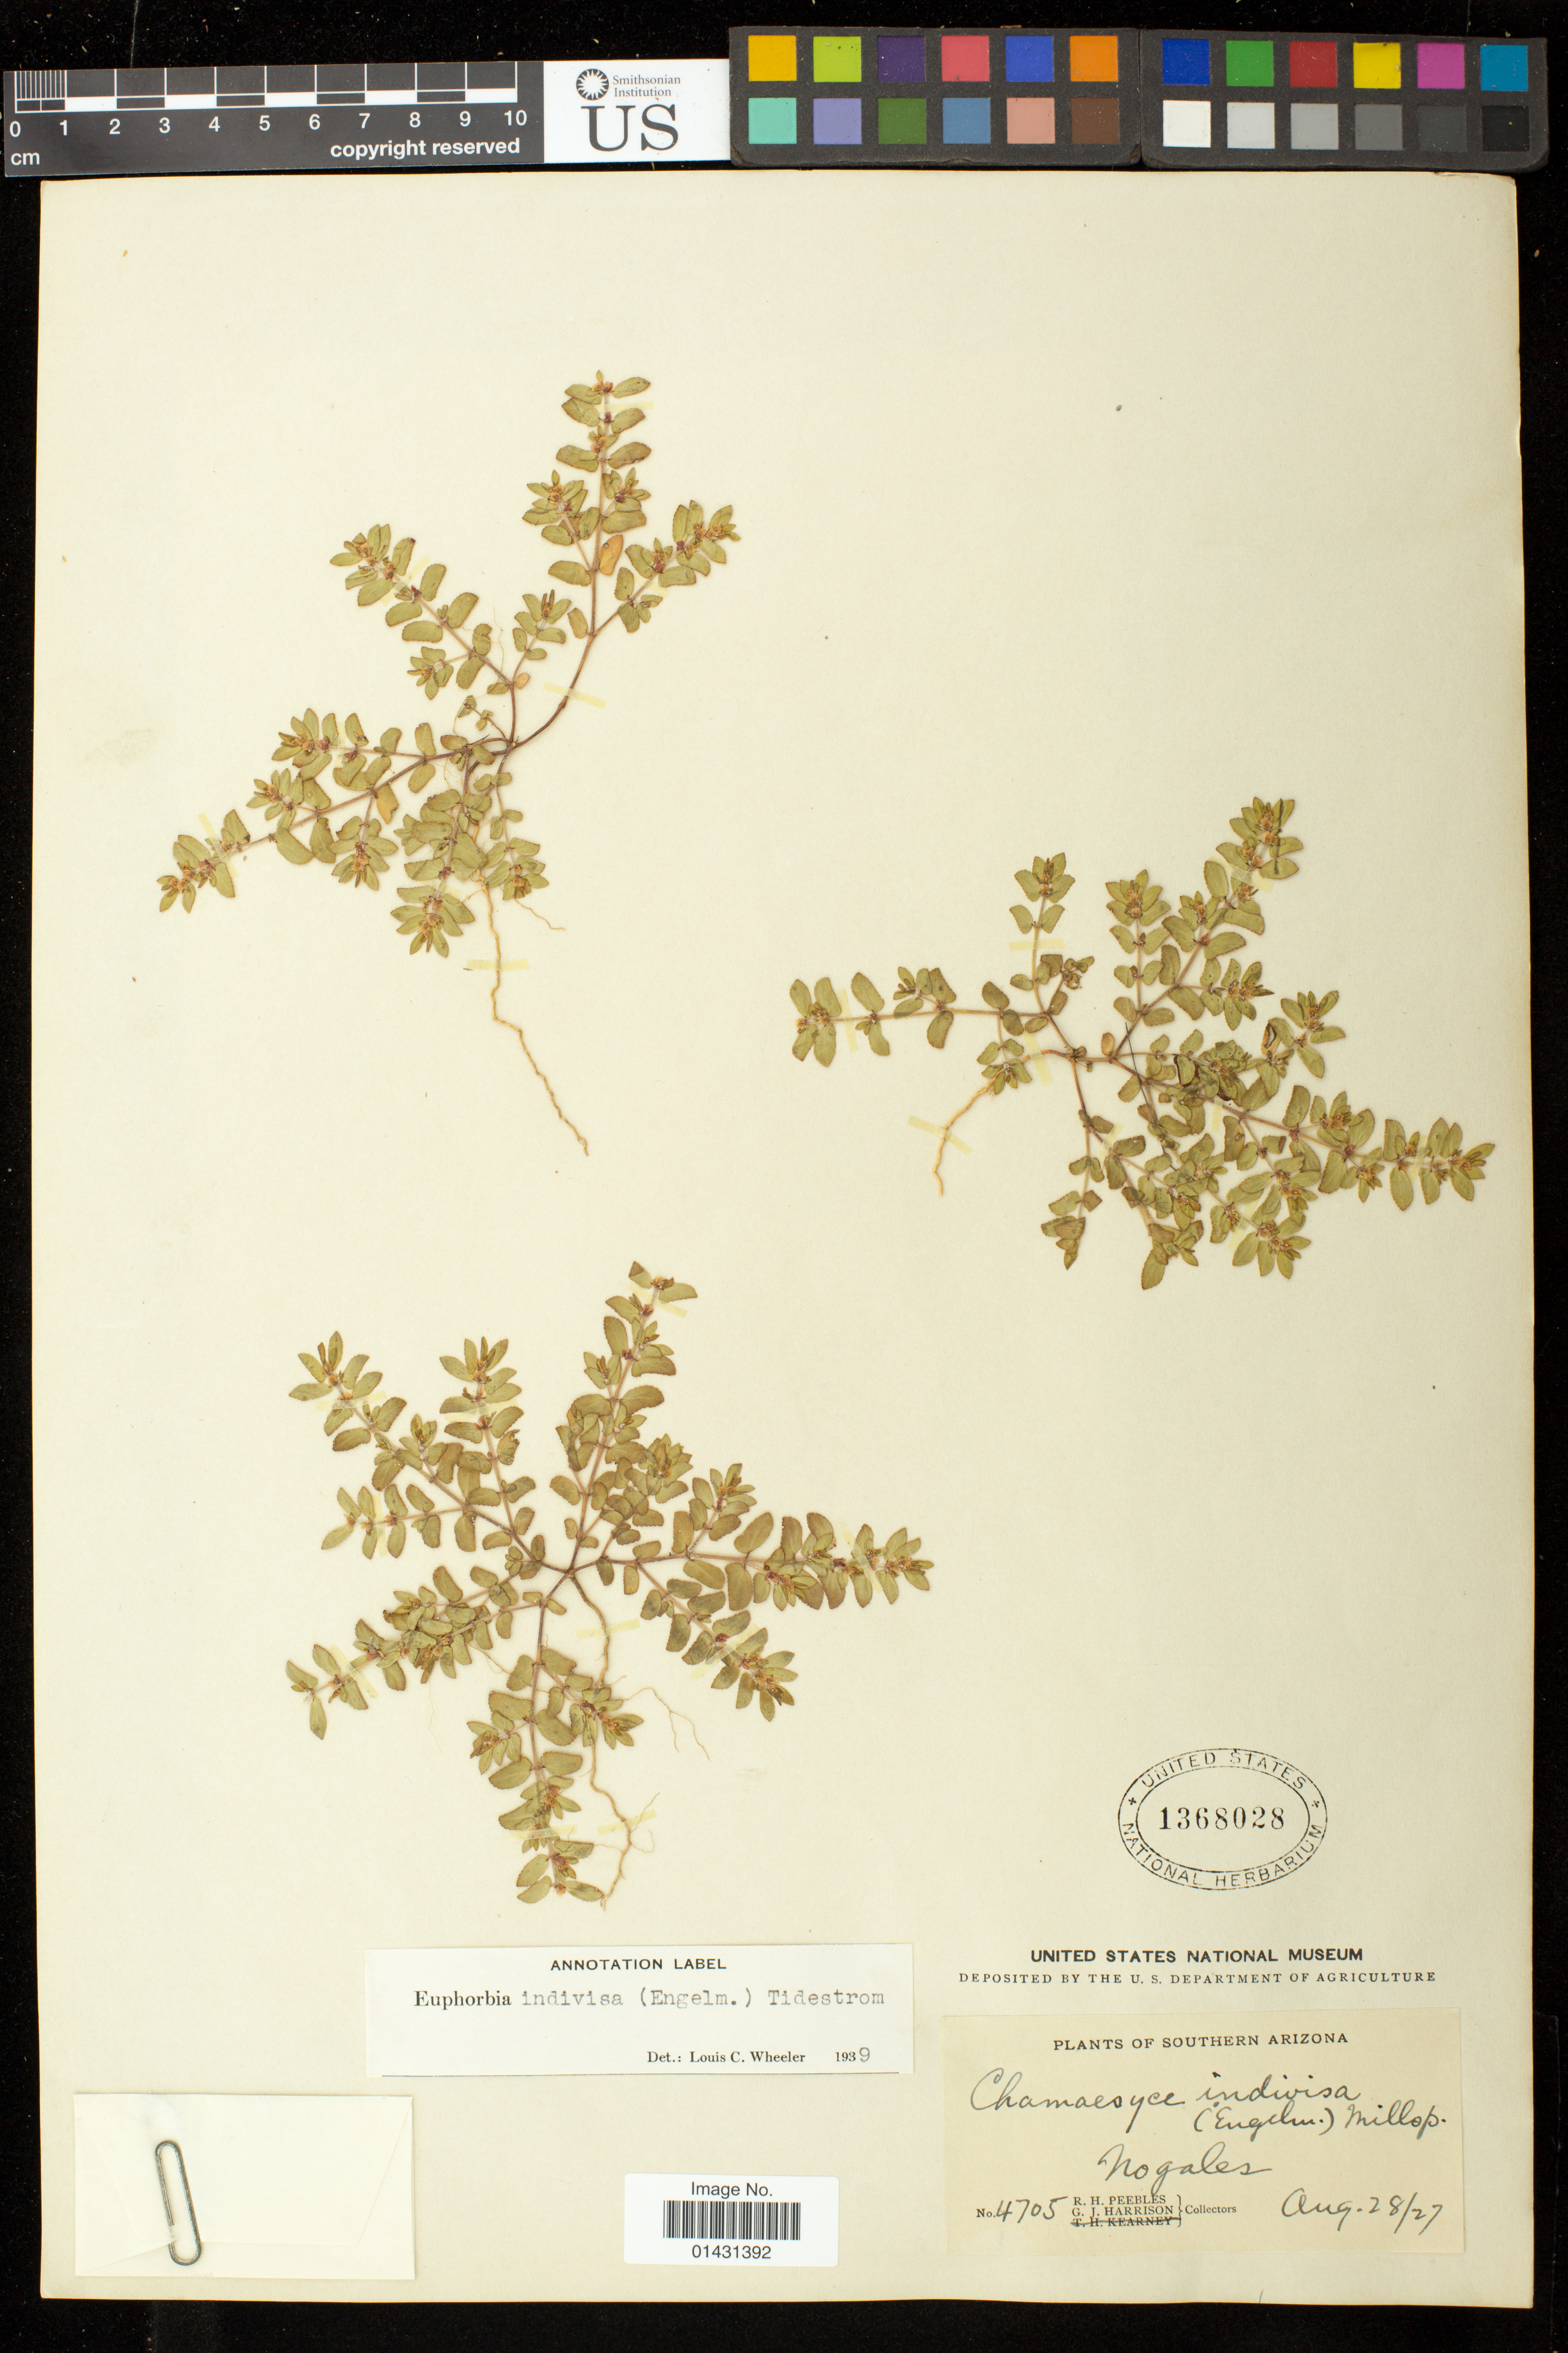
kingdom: Plantae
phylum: Tracheophyta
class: Magnoliopsida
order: Malpighiales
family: Euphorbiaceae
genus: Euphorbia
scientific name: Euphorbia indivisa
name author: (Engelm.) Tidestr.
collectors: R. H. Peebles & G. J. Harrison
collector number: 4705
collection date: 1927-08-28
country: United States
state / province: Arizona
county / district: Santa Cruz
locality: Nogales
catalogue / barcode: US 1368028